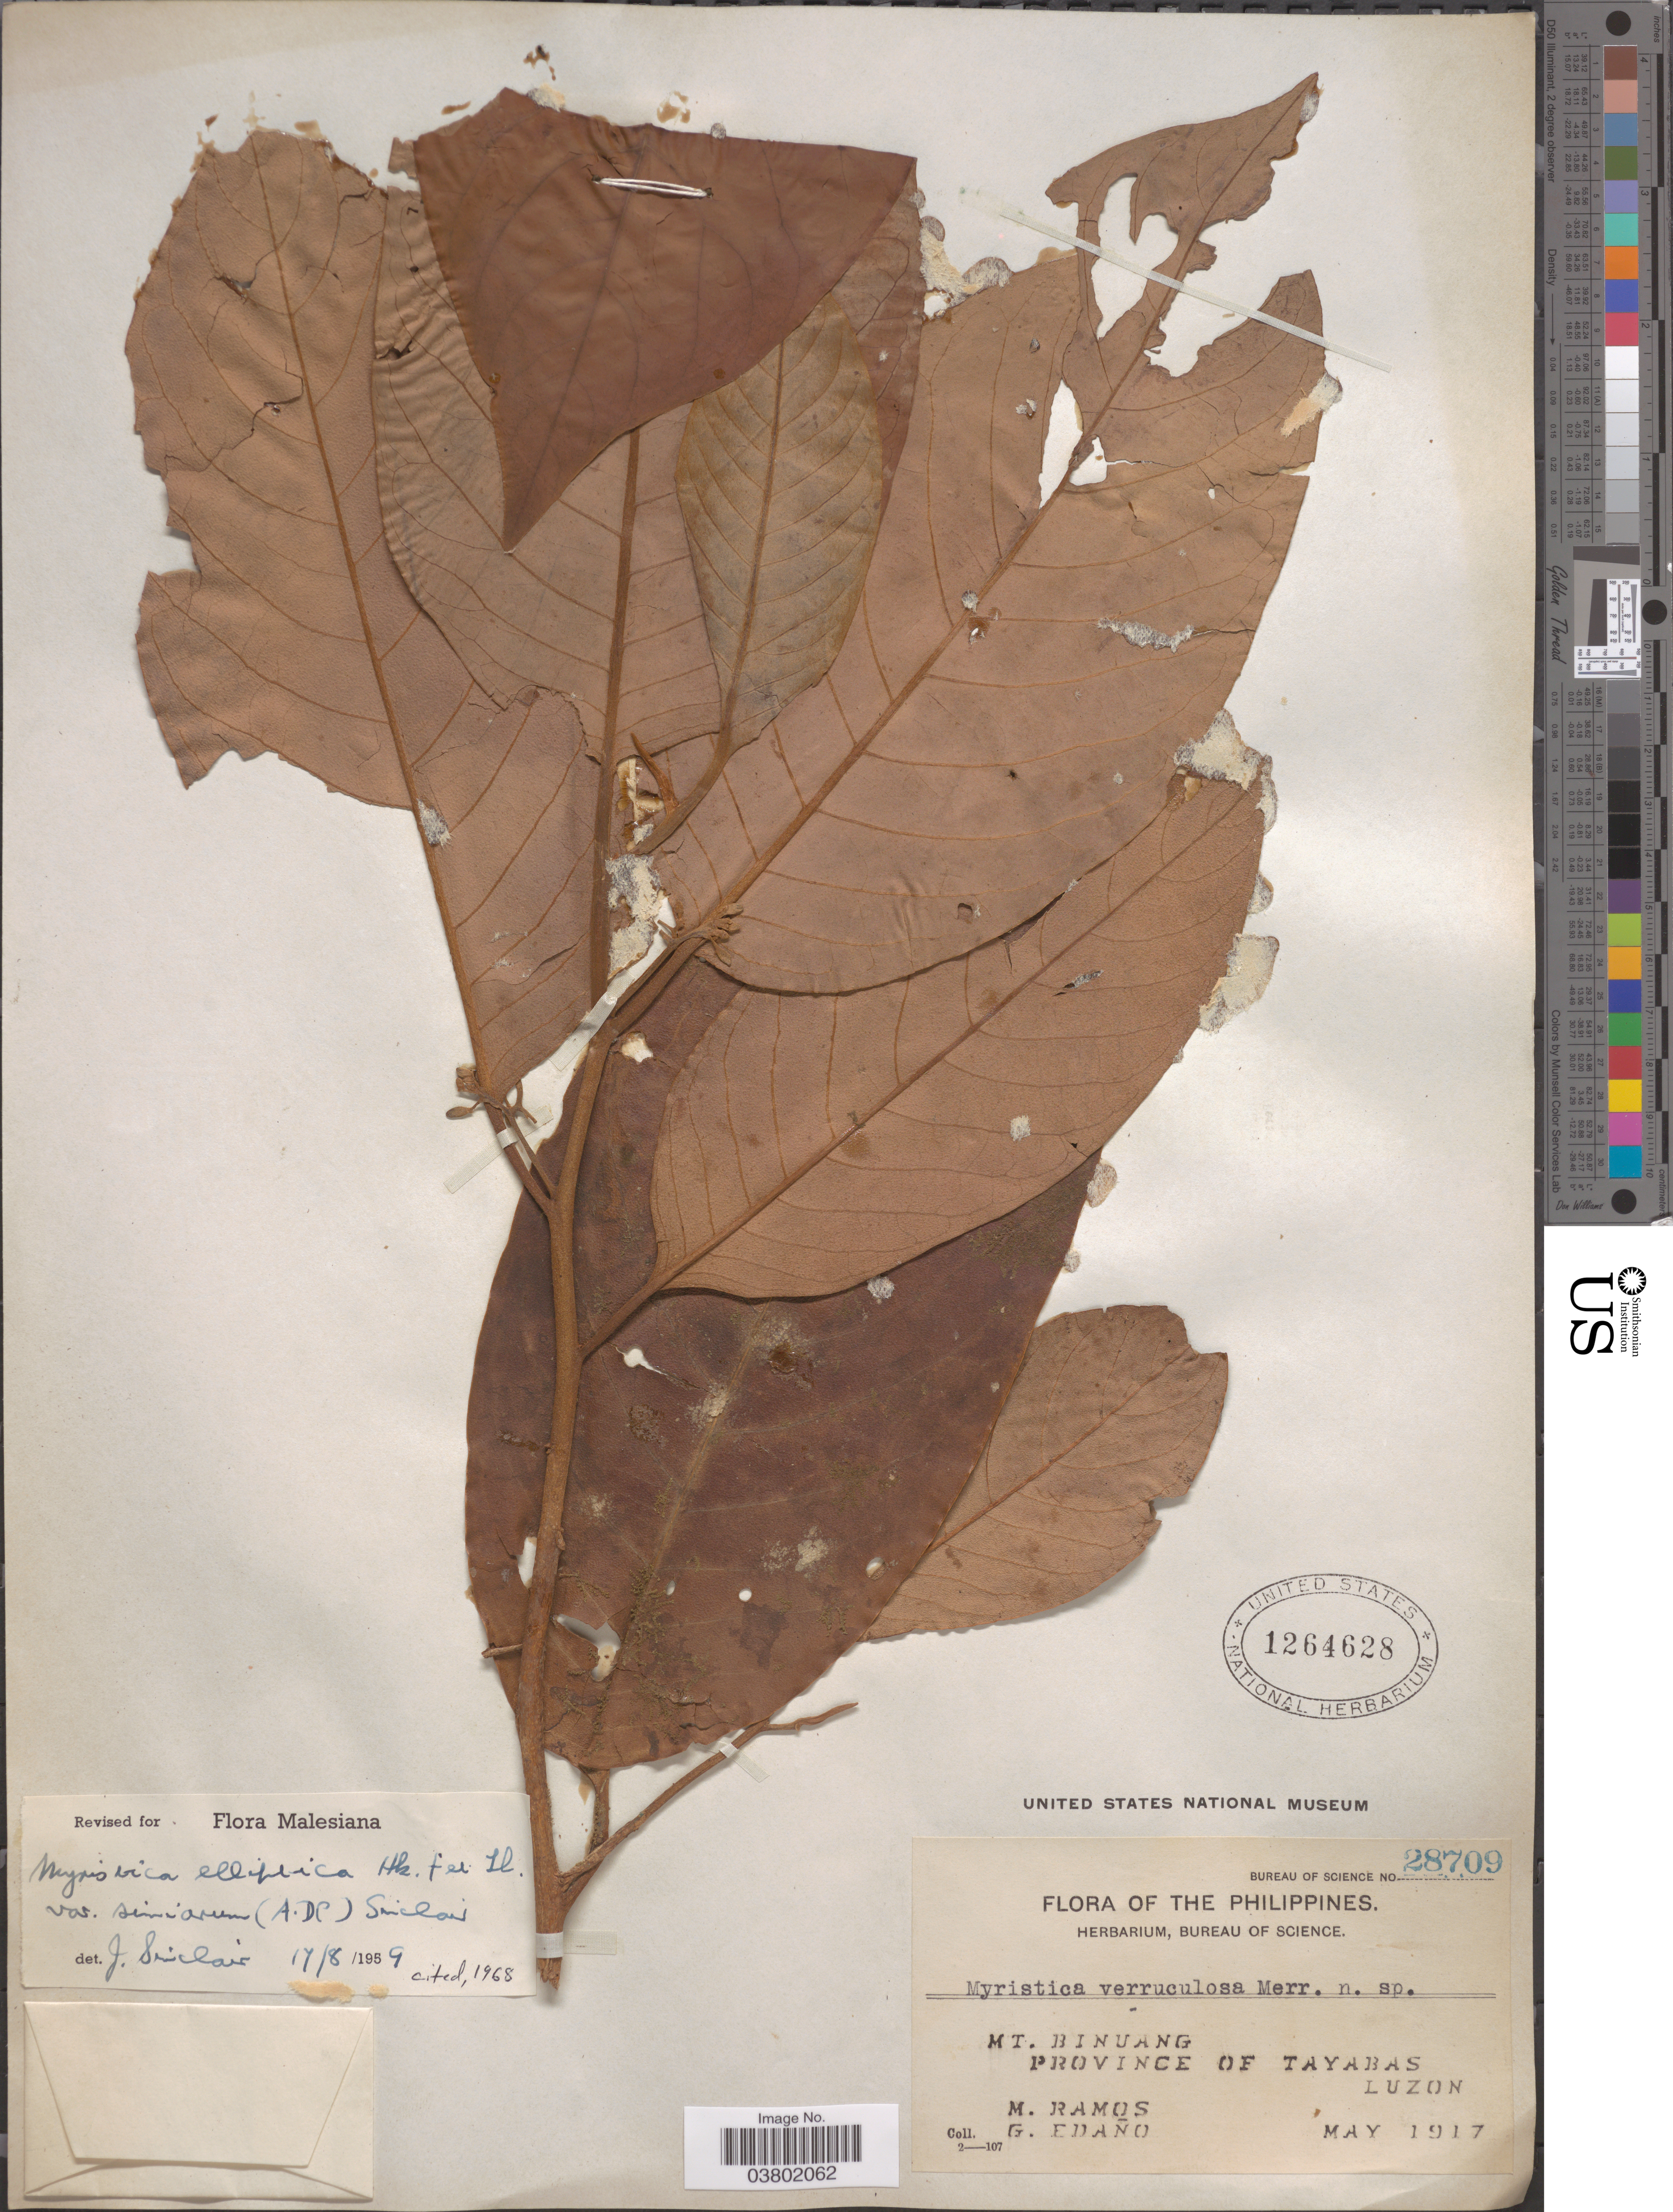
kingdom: Plantae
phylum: Tracheophyta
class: Magnoliopsida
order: Magnoliales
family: Myristicaceae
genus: Myristica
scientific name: Myristica elliptica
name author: Wall.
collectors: M. Ramos & G. Edaño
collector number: Bureau of Science 28709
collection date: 1917-05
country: Philippines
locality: Mt. Binuang, Province of Tayabas, Luzon.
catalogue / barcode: US 1264628